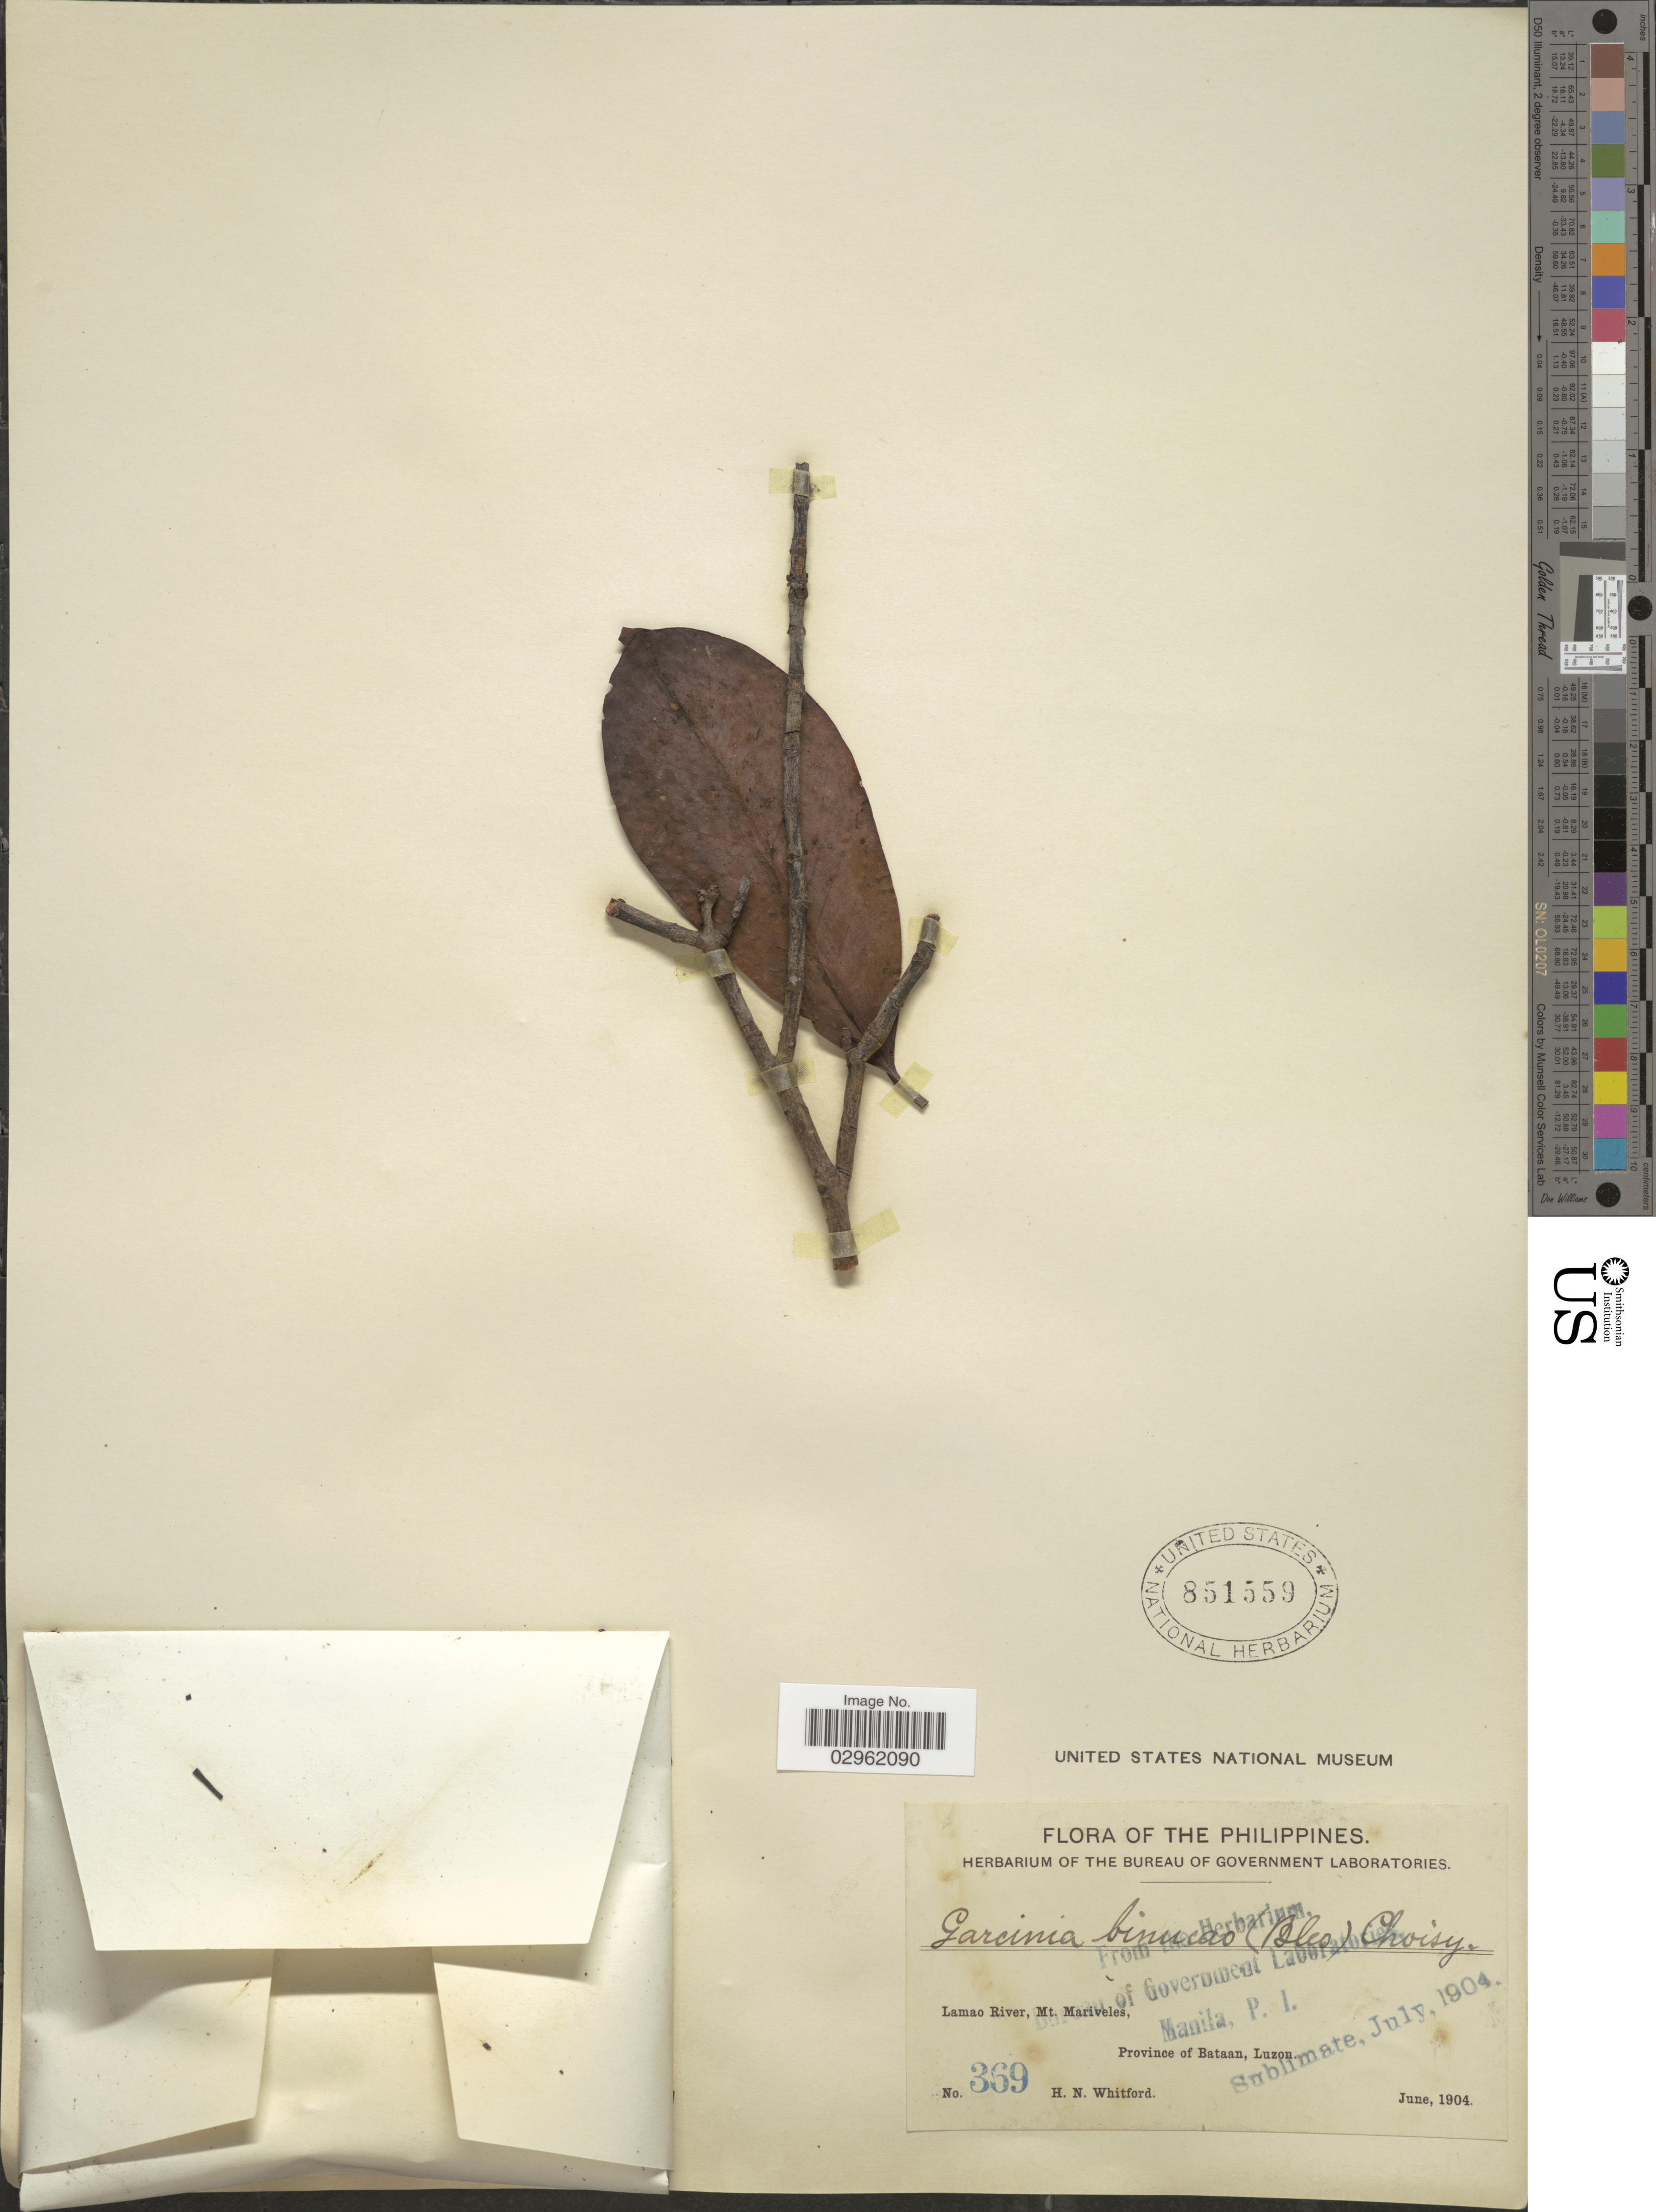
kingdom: Plantae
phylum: Tracheophyta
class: Magnoliopsida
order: Malpighiales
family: Clusiaceae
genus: Garcinia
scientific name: Garcinia binucao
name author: (Blanco) Choisy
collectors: H. N. Whitford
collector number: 369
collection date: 1904-06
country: Philippines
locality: Lamao River, Mt. Mariveles, Province of Bataan, Luzon.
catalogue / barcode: US 851559